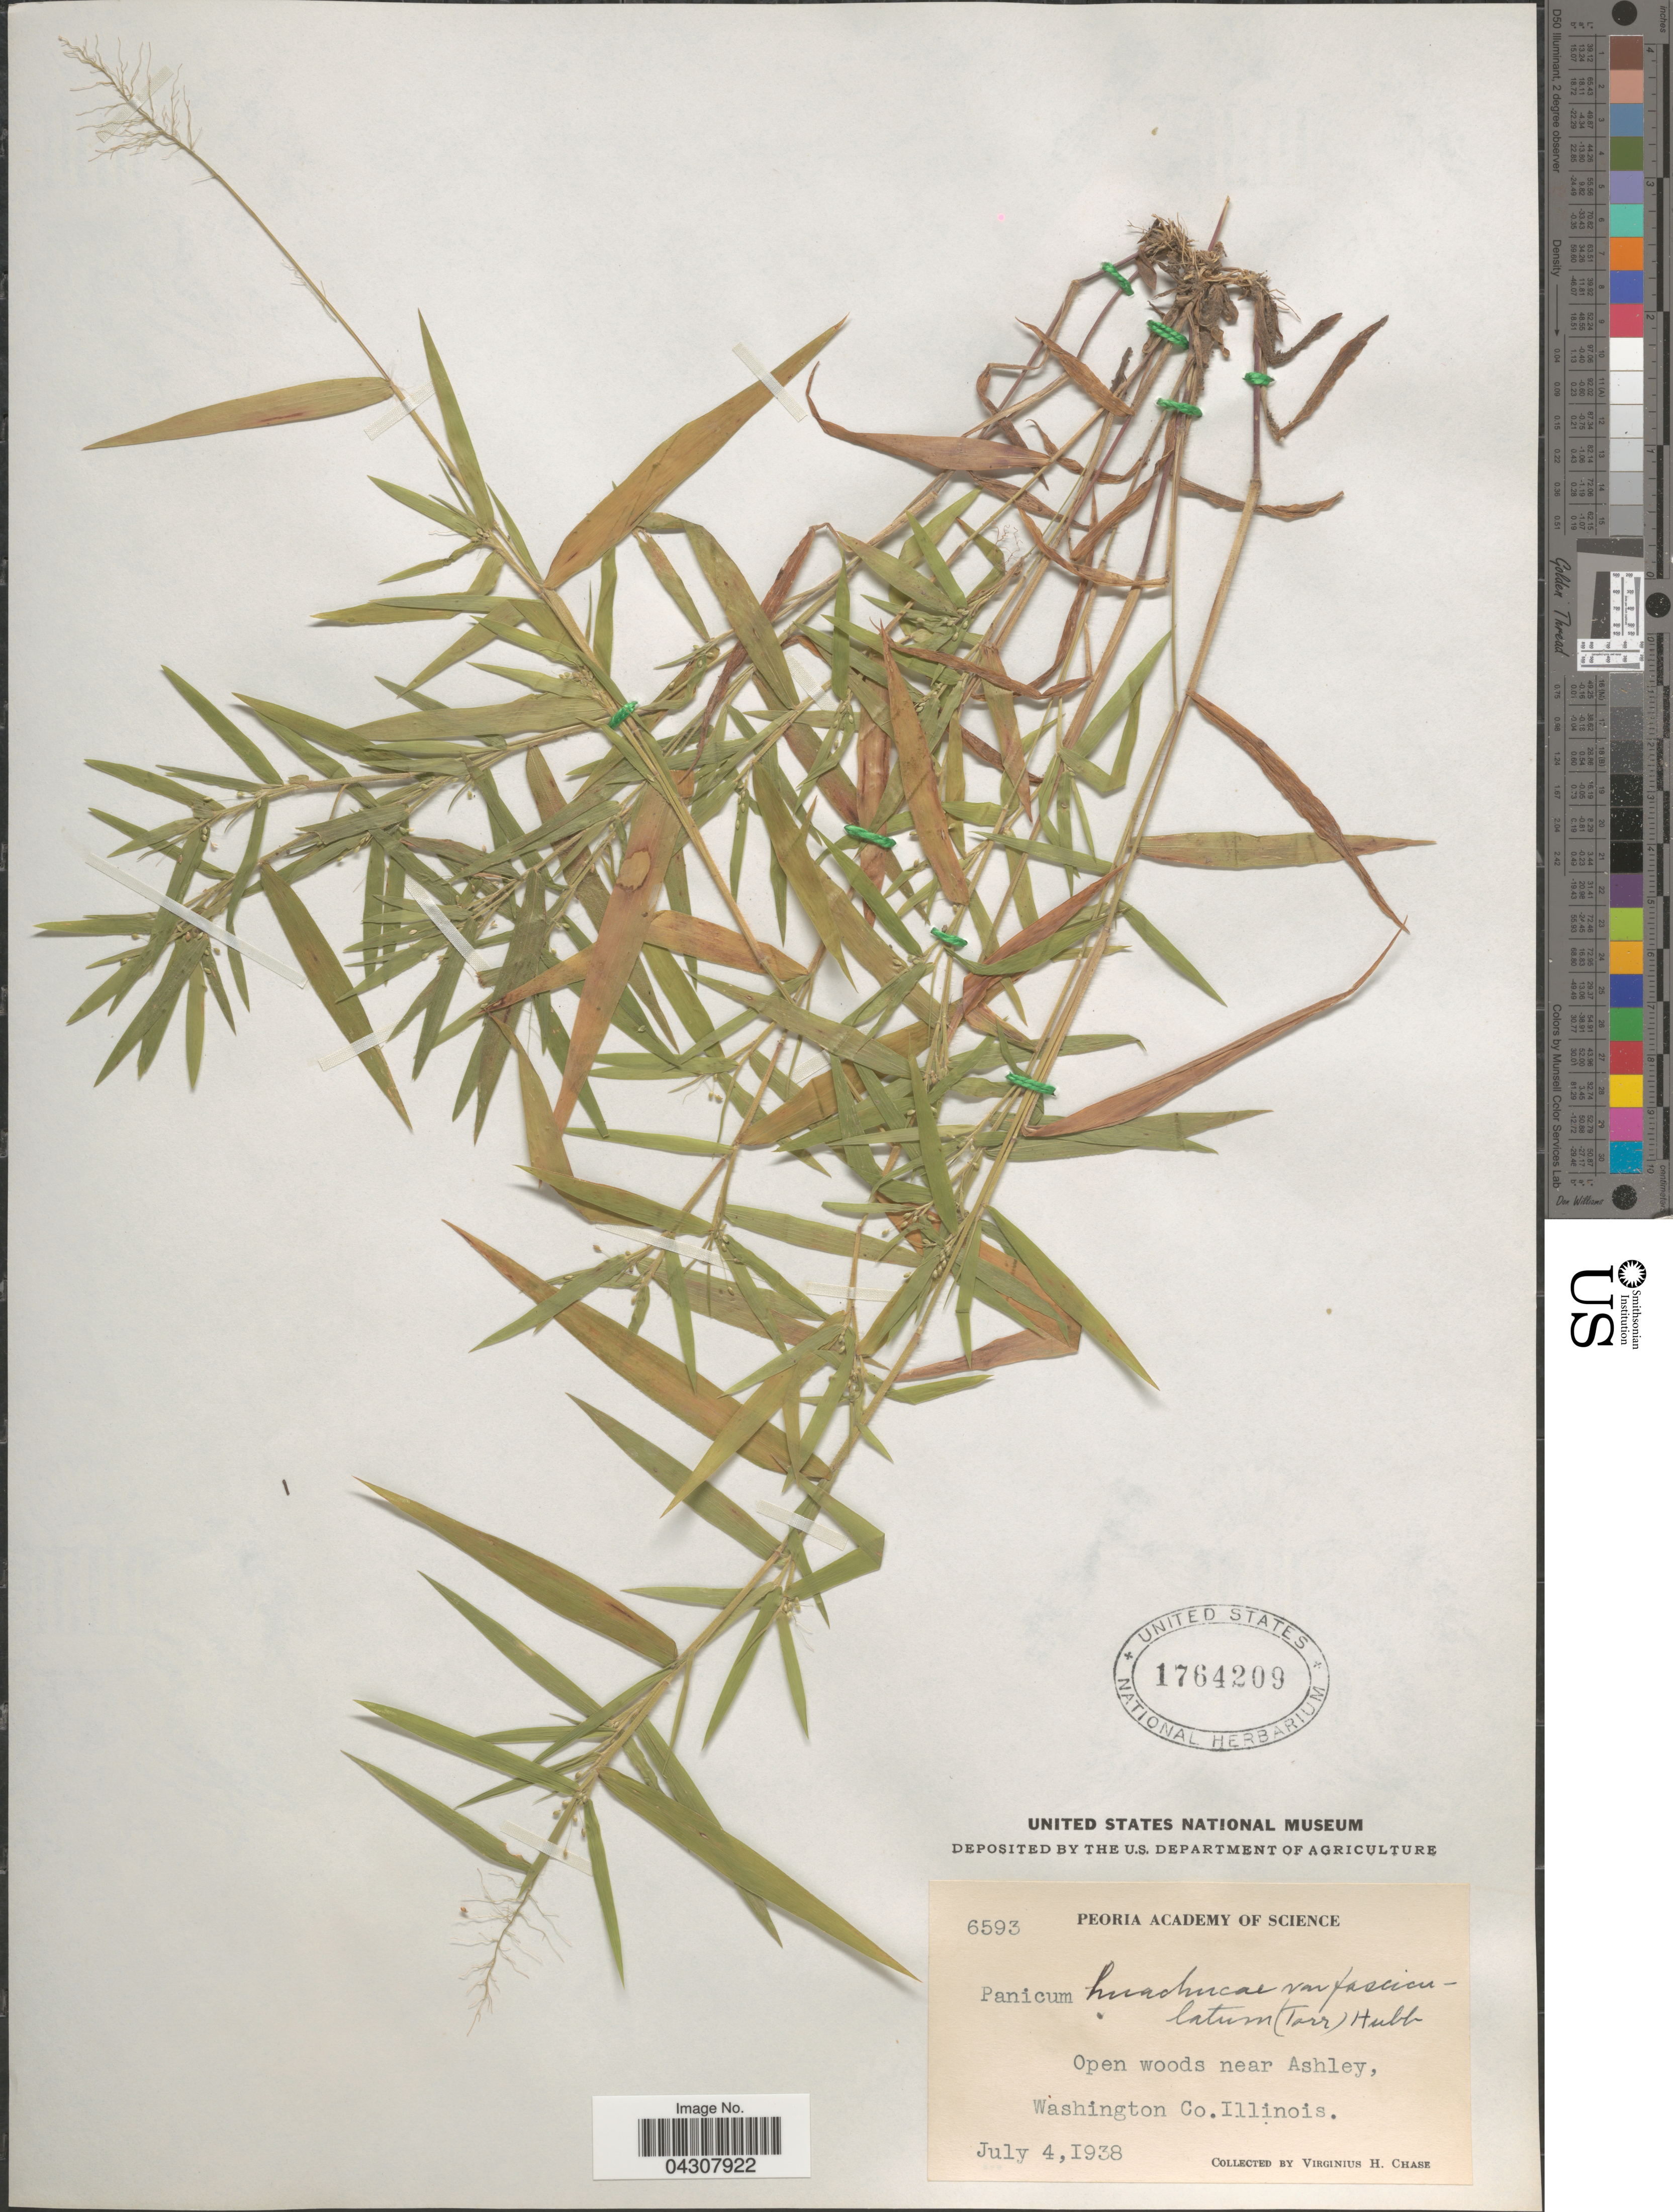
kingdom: Plantae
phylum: Tracheophyta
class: Liliopsida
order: Poales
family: Poaceae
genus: Dichanthelium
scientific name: Dichanthelium acuminatum var. acuminatum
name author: (Sw.) Gould & C.A. Clark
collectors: V. H. Chase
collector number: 6593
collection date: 1938-07-04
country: United States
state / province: Illinois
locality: Open woods near Ashley, Washington Co.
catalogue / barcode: US 1764209